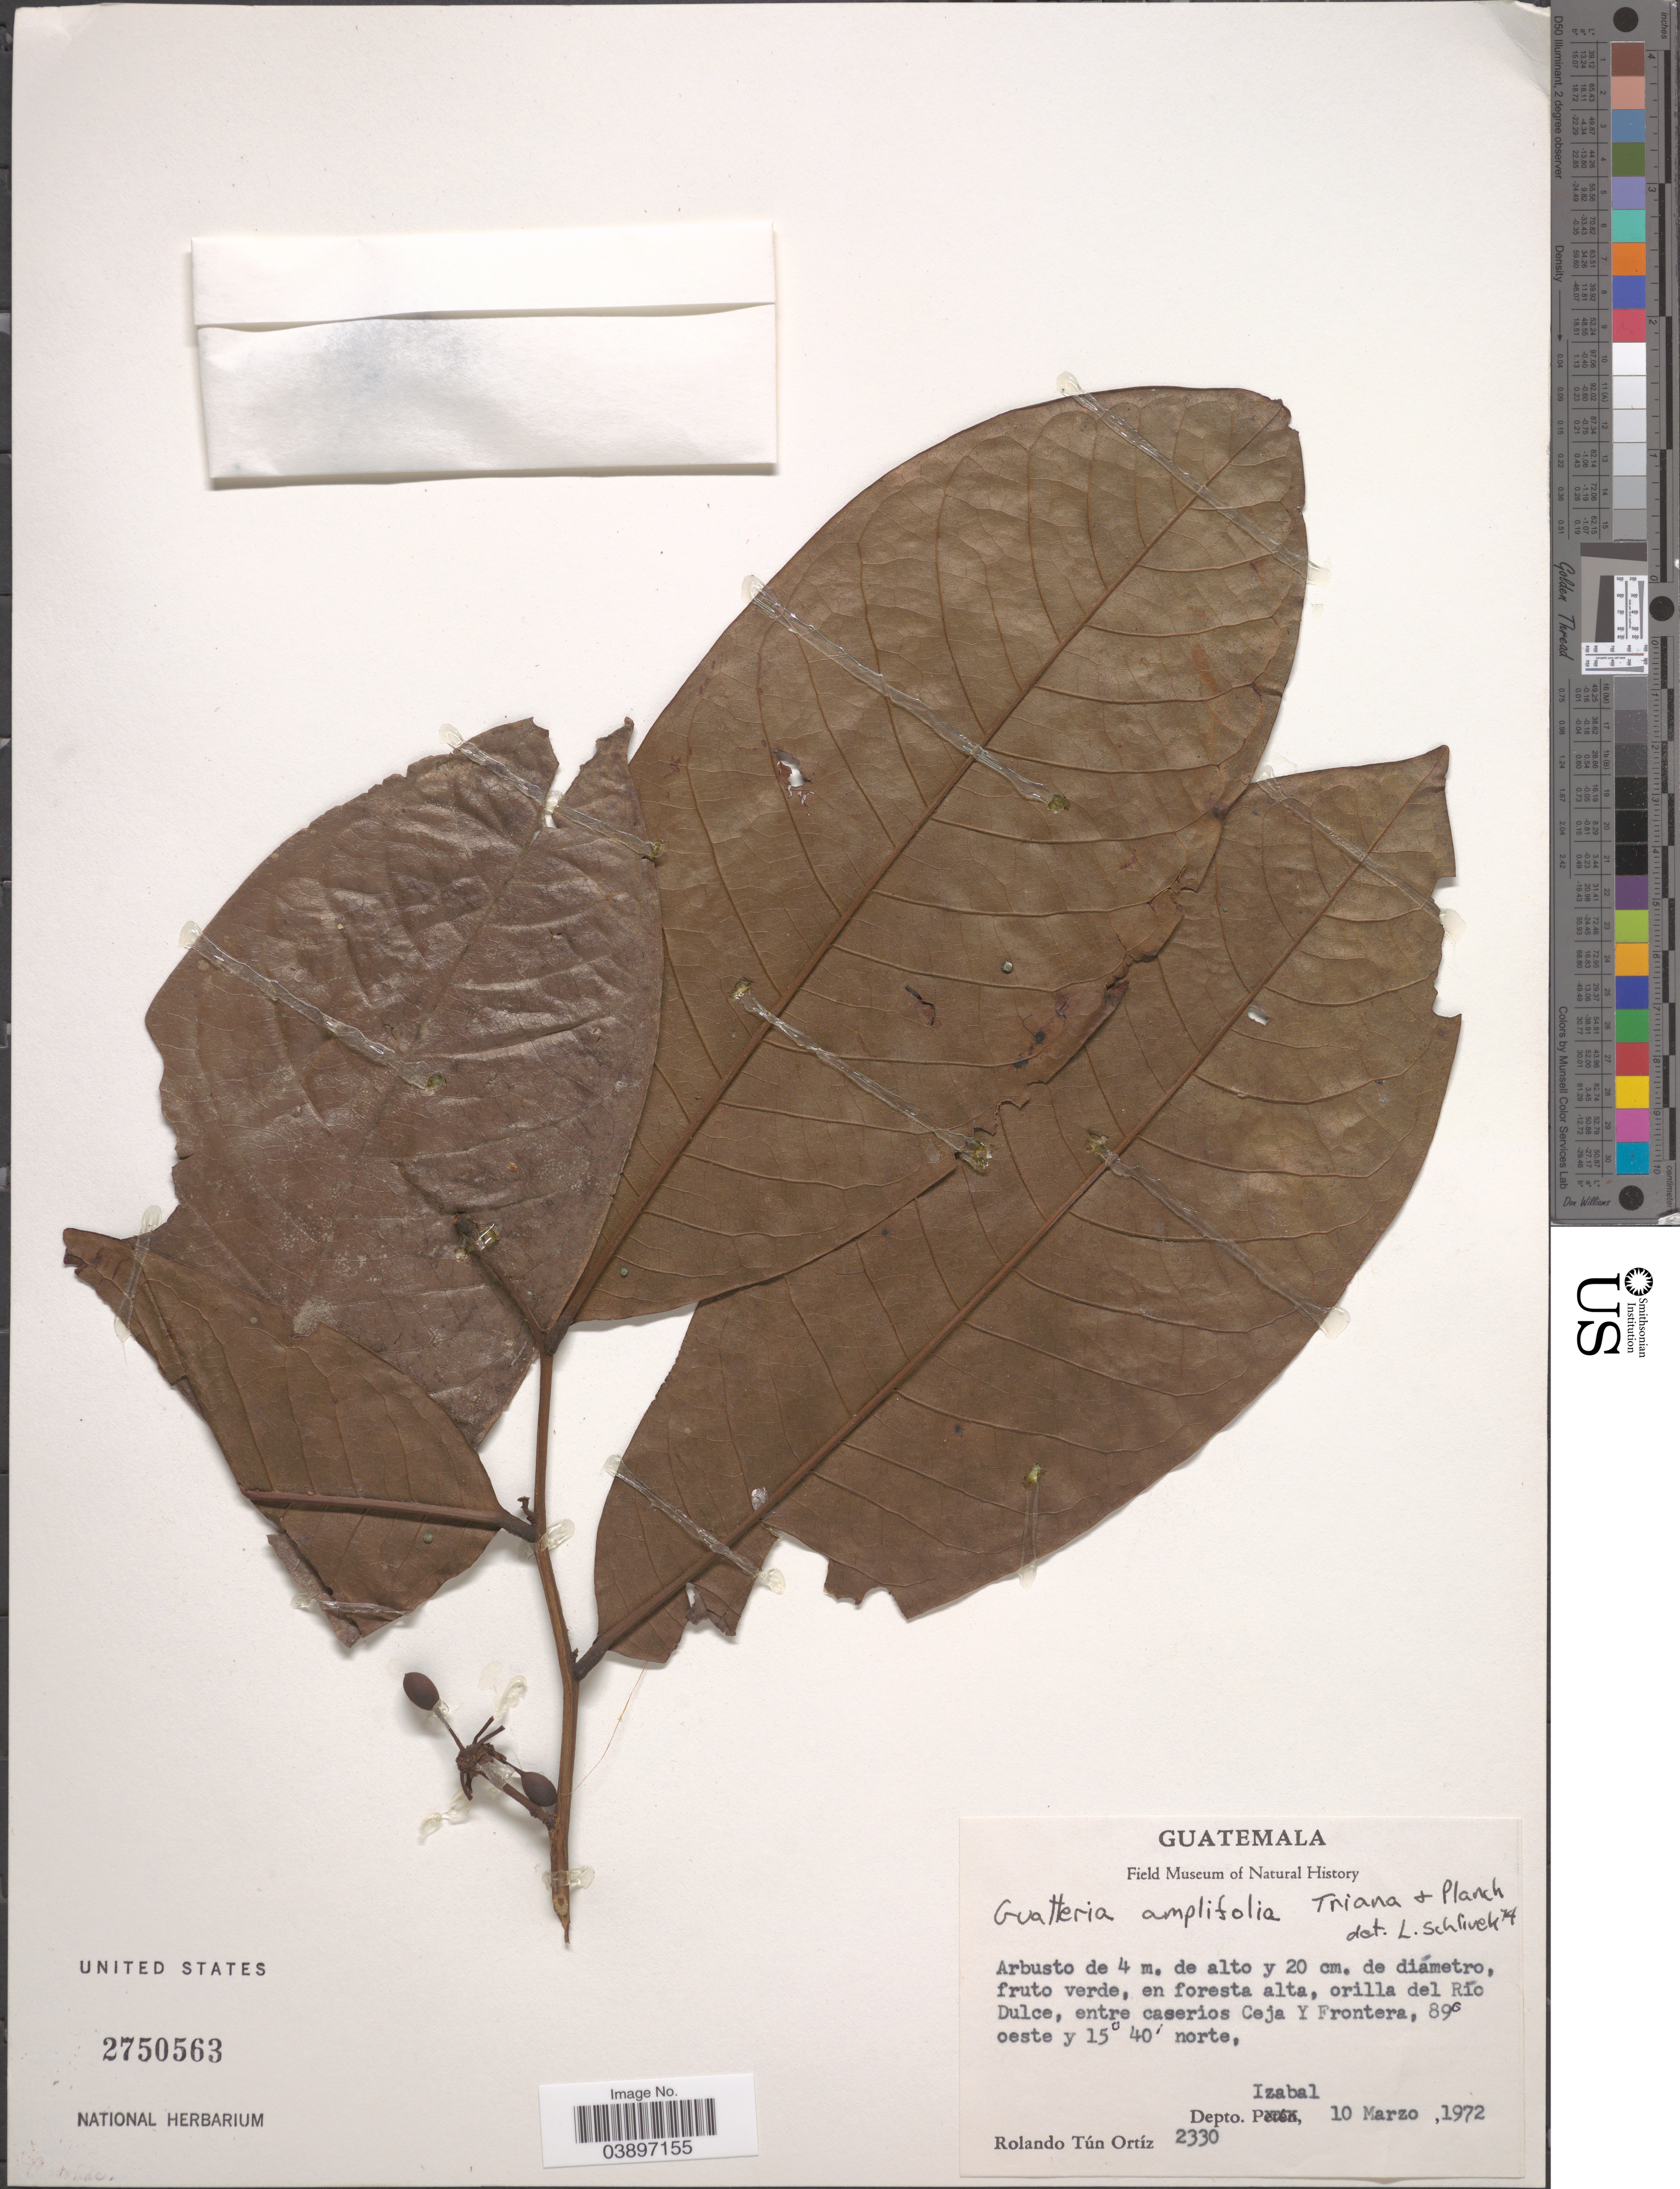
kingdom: Plantae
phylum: Tracheophyta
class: Magnoliopsida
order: Magnoliales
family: Annonaceae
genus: Guatteria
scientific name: Guatteria amplifolia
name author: Triana & Planch.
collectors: R. Ortiz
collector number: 2330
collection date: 1972-03-10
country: Guatemala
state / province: Izabal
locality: Orilla del Río Dulce, entre caserios Ceja y Frontera. Depto. Izabal.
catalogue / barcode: US 2750563